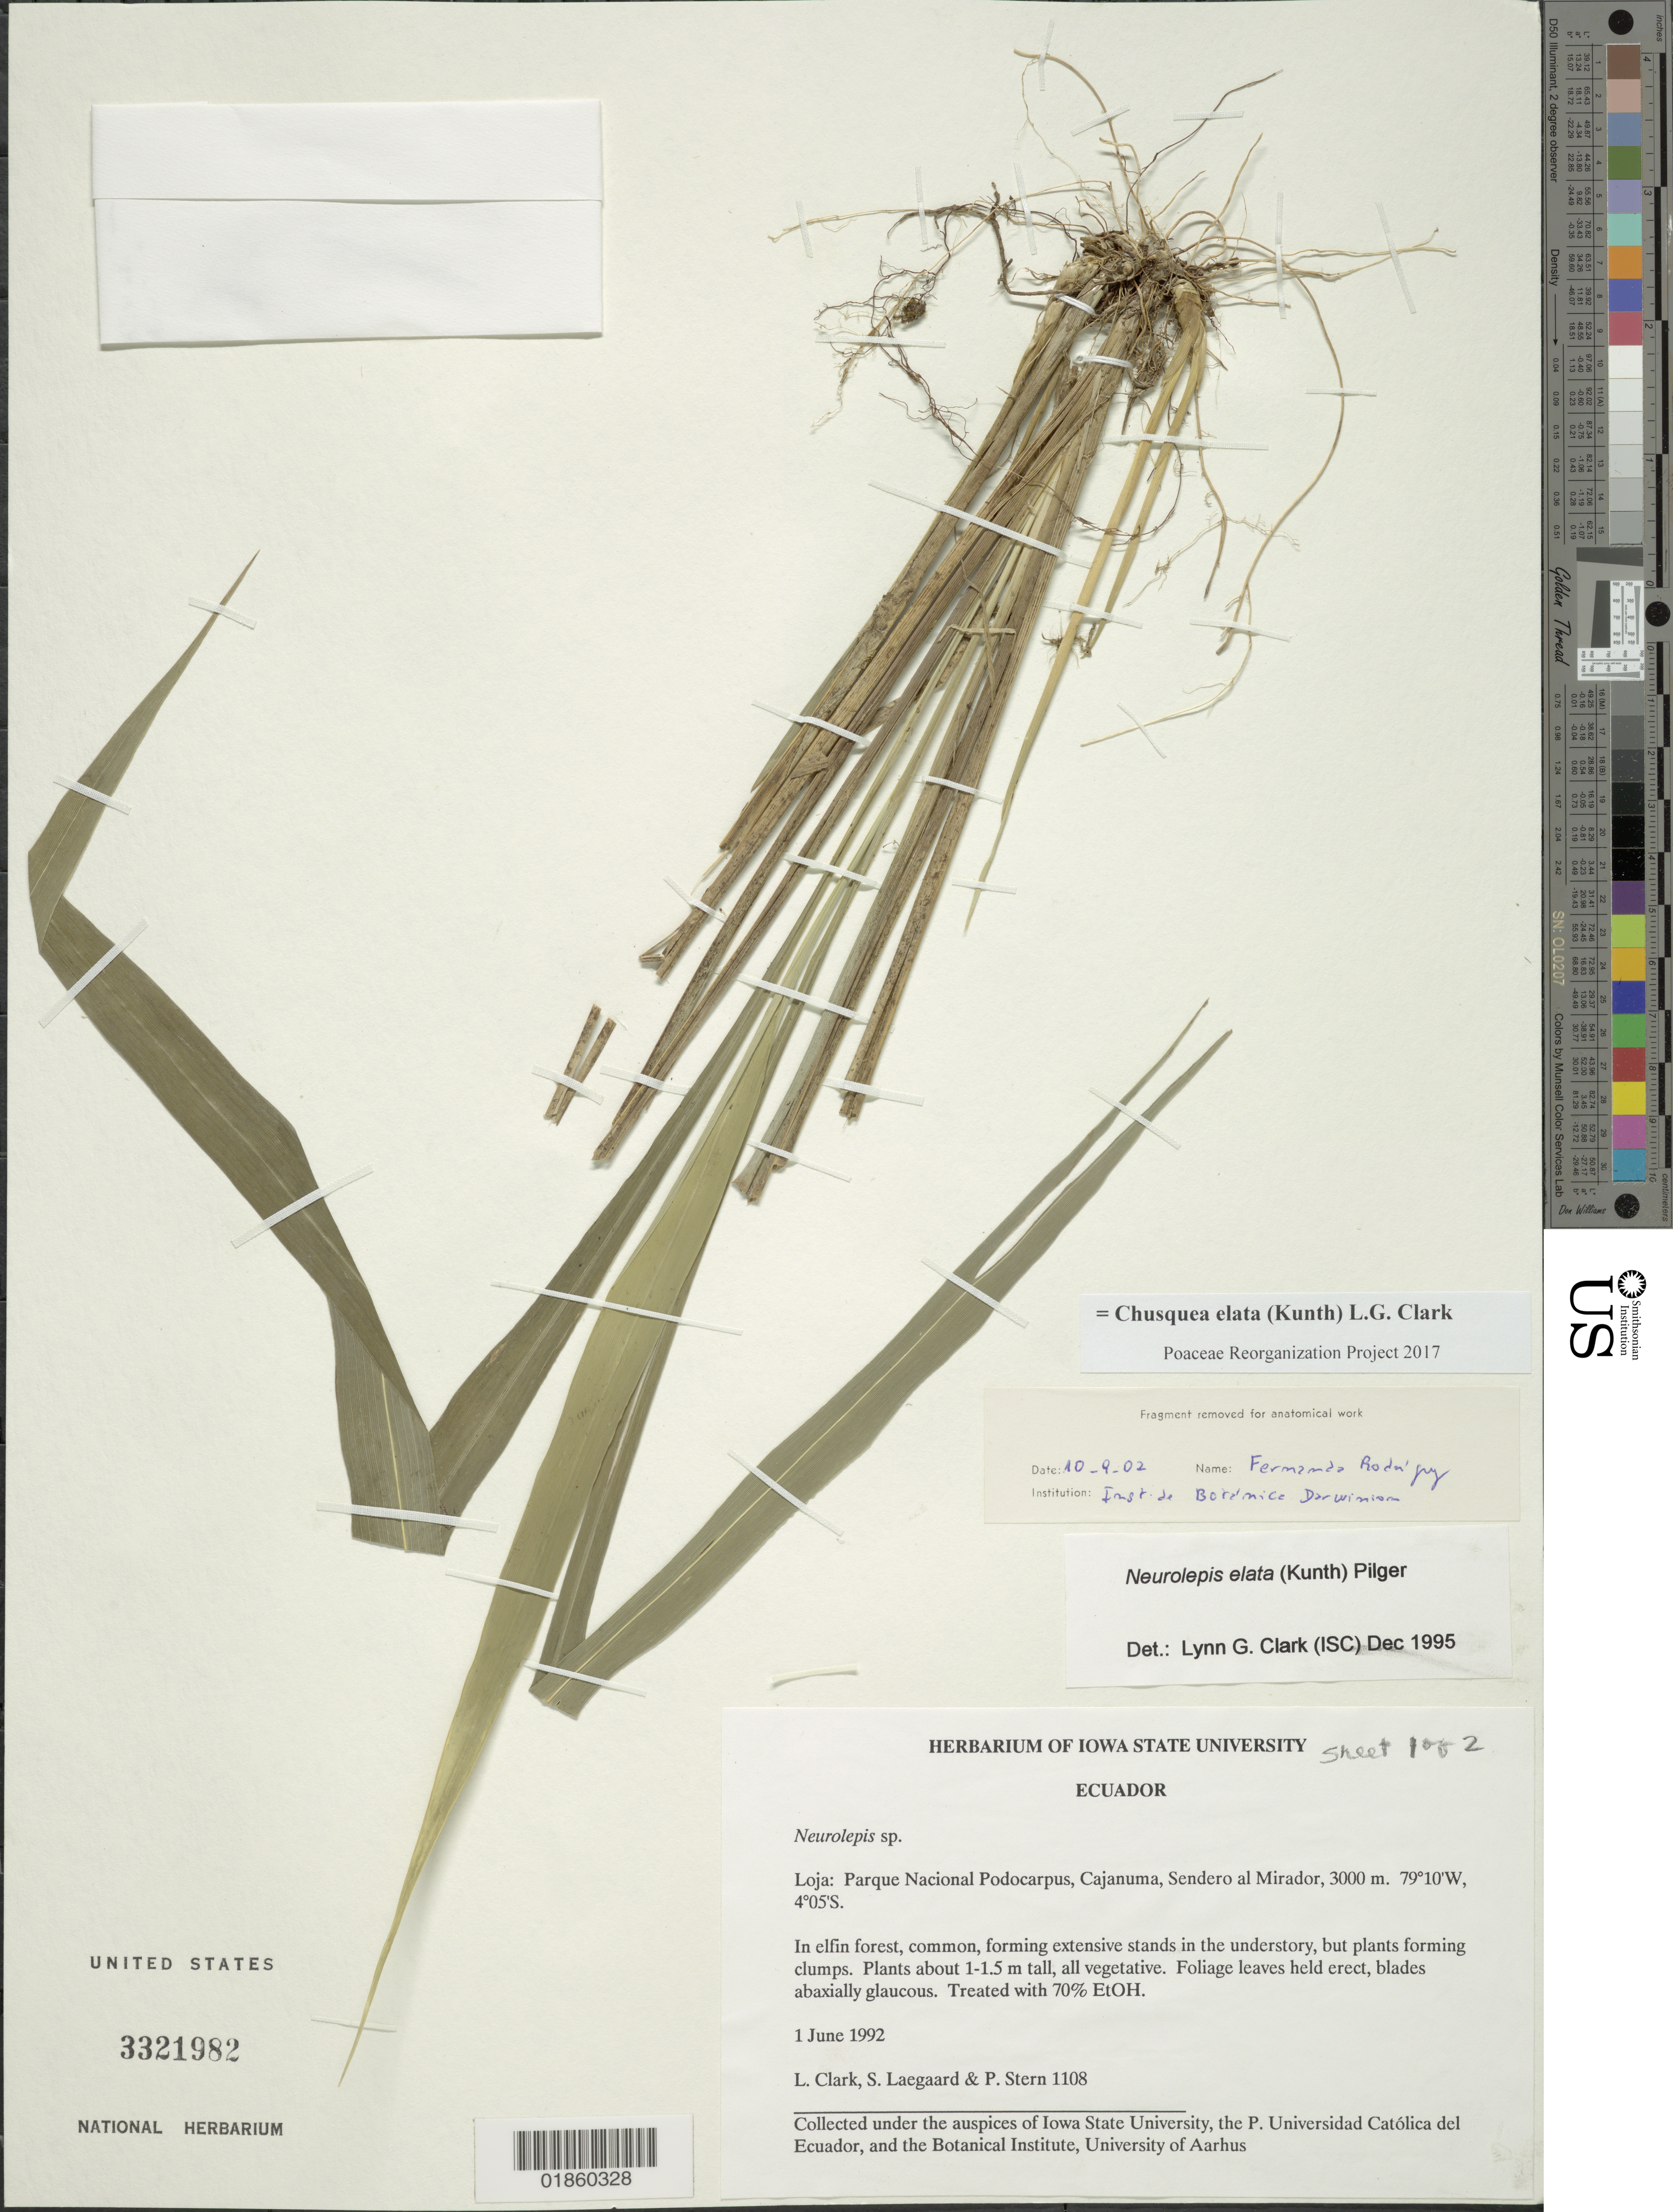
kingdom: Plantae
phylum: Tracheophyta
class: Liliopsida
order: Poales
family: Poaceae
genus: Chusquea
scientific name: Chusquea elata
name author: (Kunth) L.G. Clark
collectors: L. G. Clark, S. Lægaard & P. Stern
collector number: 1108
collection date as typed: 01 Jun 1992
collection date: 1992-06-01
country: Ecuador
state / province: Loja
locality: Parque Nacional de Podocarpus, Cajanuma, Sendero al Mirador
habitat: elfin forest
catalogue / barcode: US 3321982